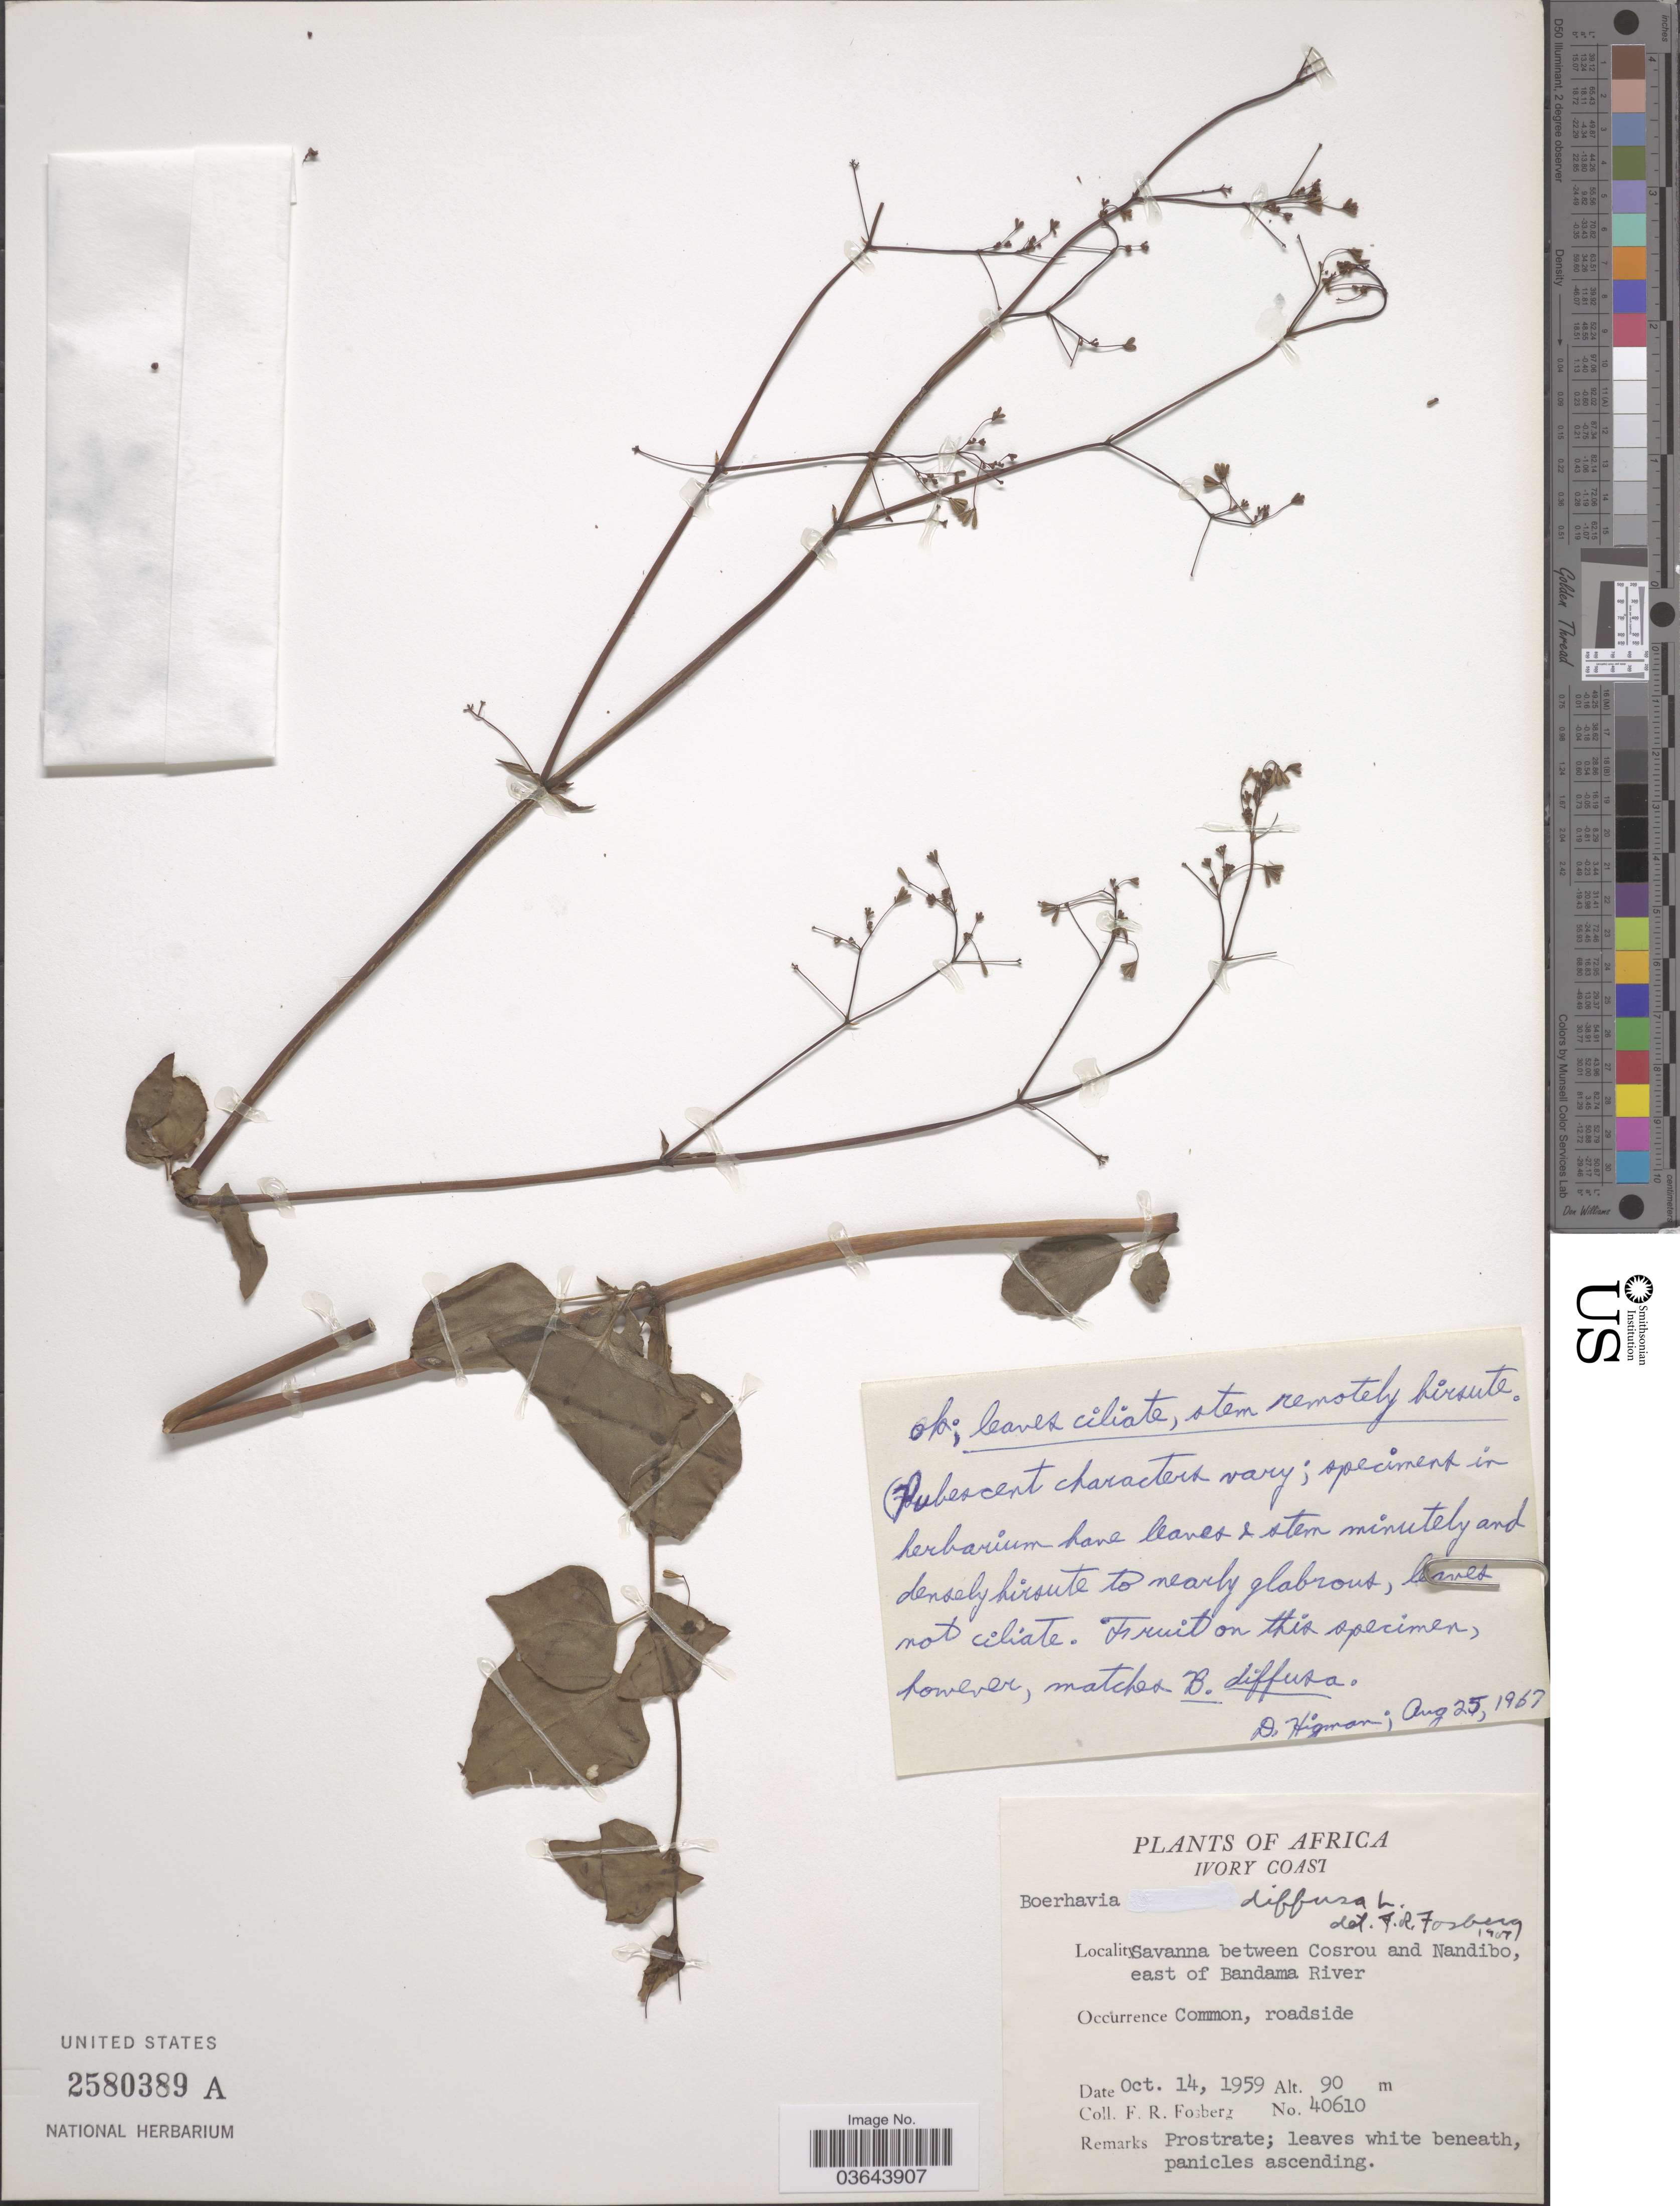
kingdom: Plantae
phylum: Tracheophyta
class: Magnoliopsida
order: Caryophyllales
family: Nyctaginaceae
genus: Boerhavia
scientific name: Boerhavia diffusa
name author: L.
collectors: F. R. Fosberg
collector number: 40610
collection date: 1959-10-14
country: Ivory Coast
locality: Savanna between Cosrou and Nandibo, east of Bandama River.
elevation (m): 90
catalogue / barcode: US 2580389A